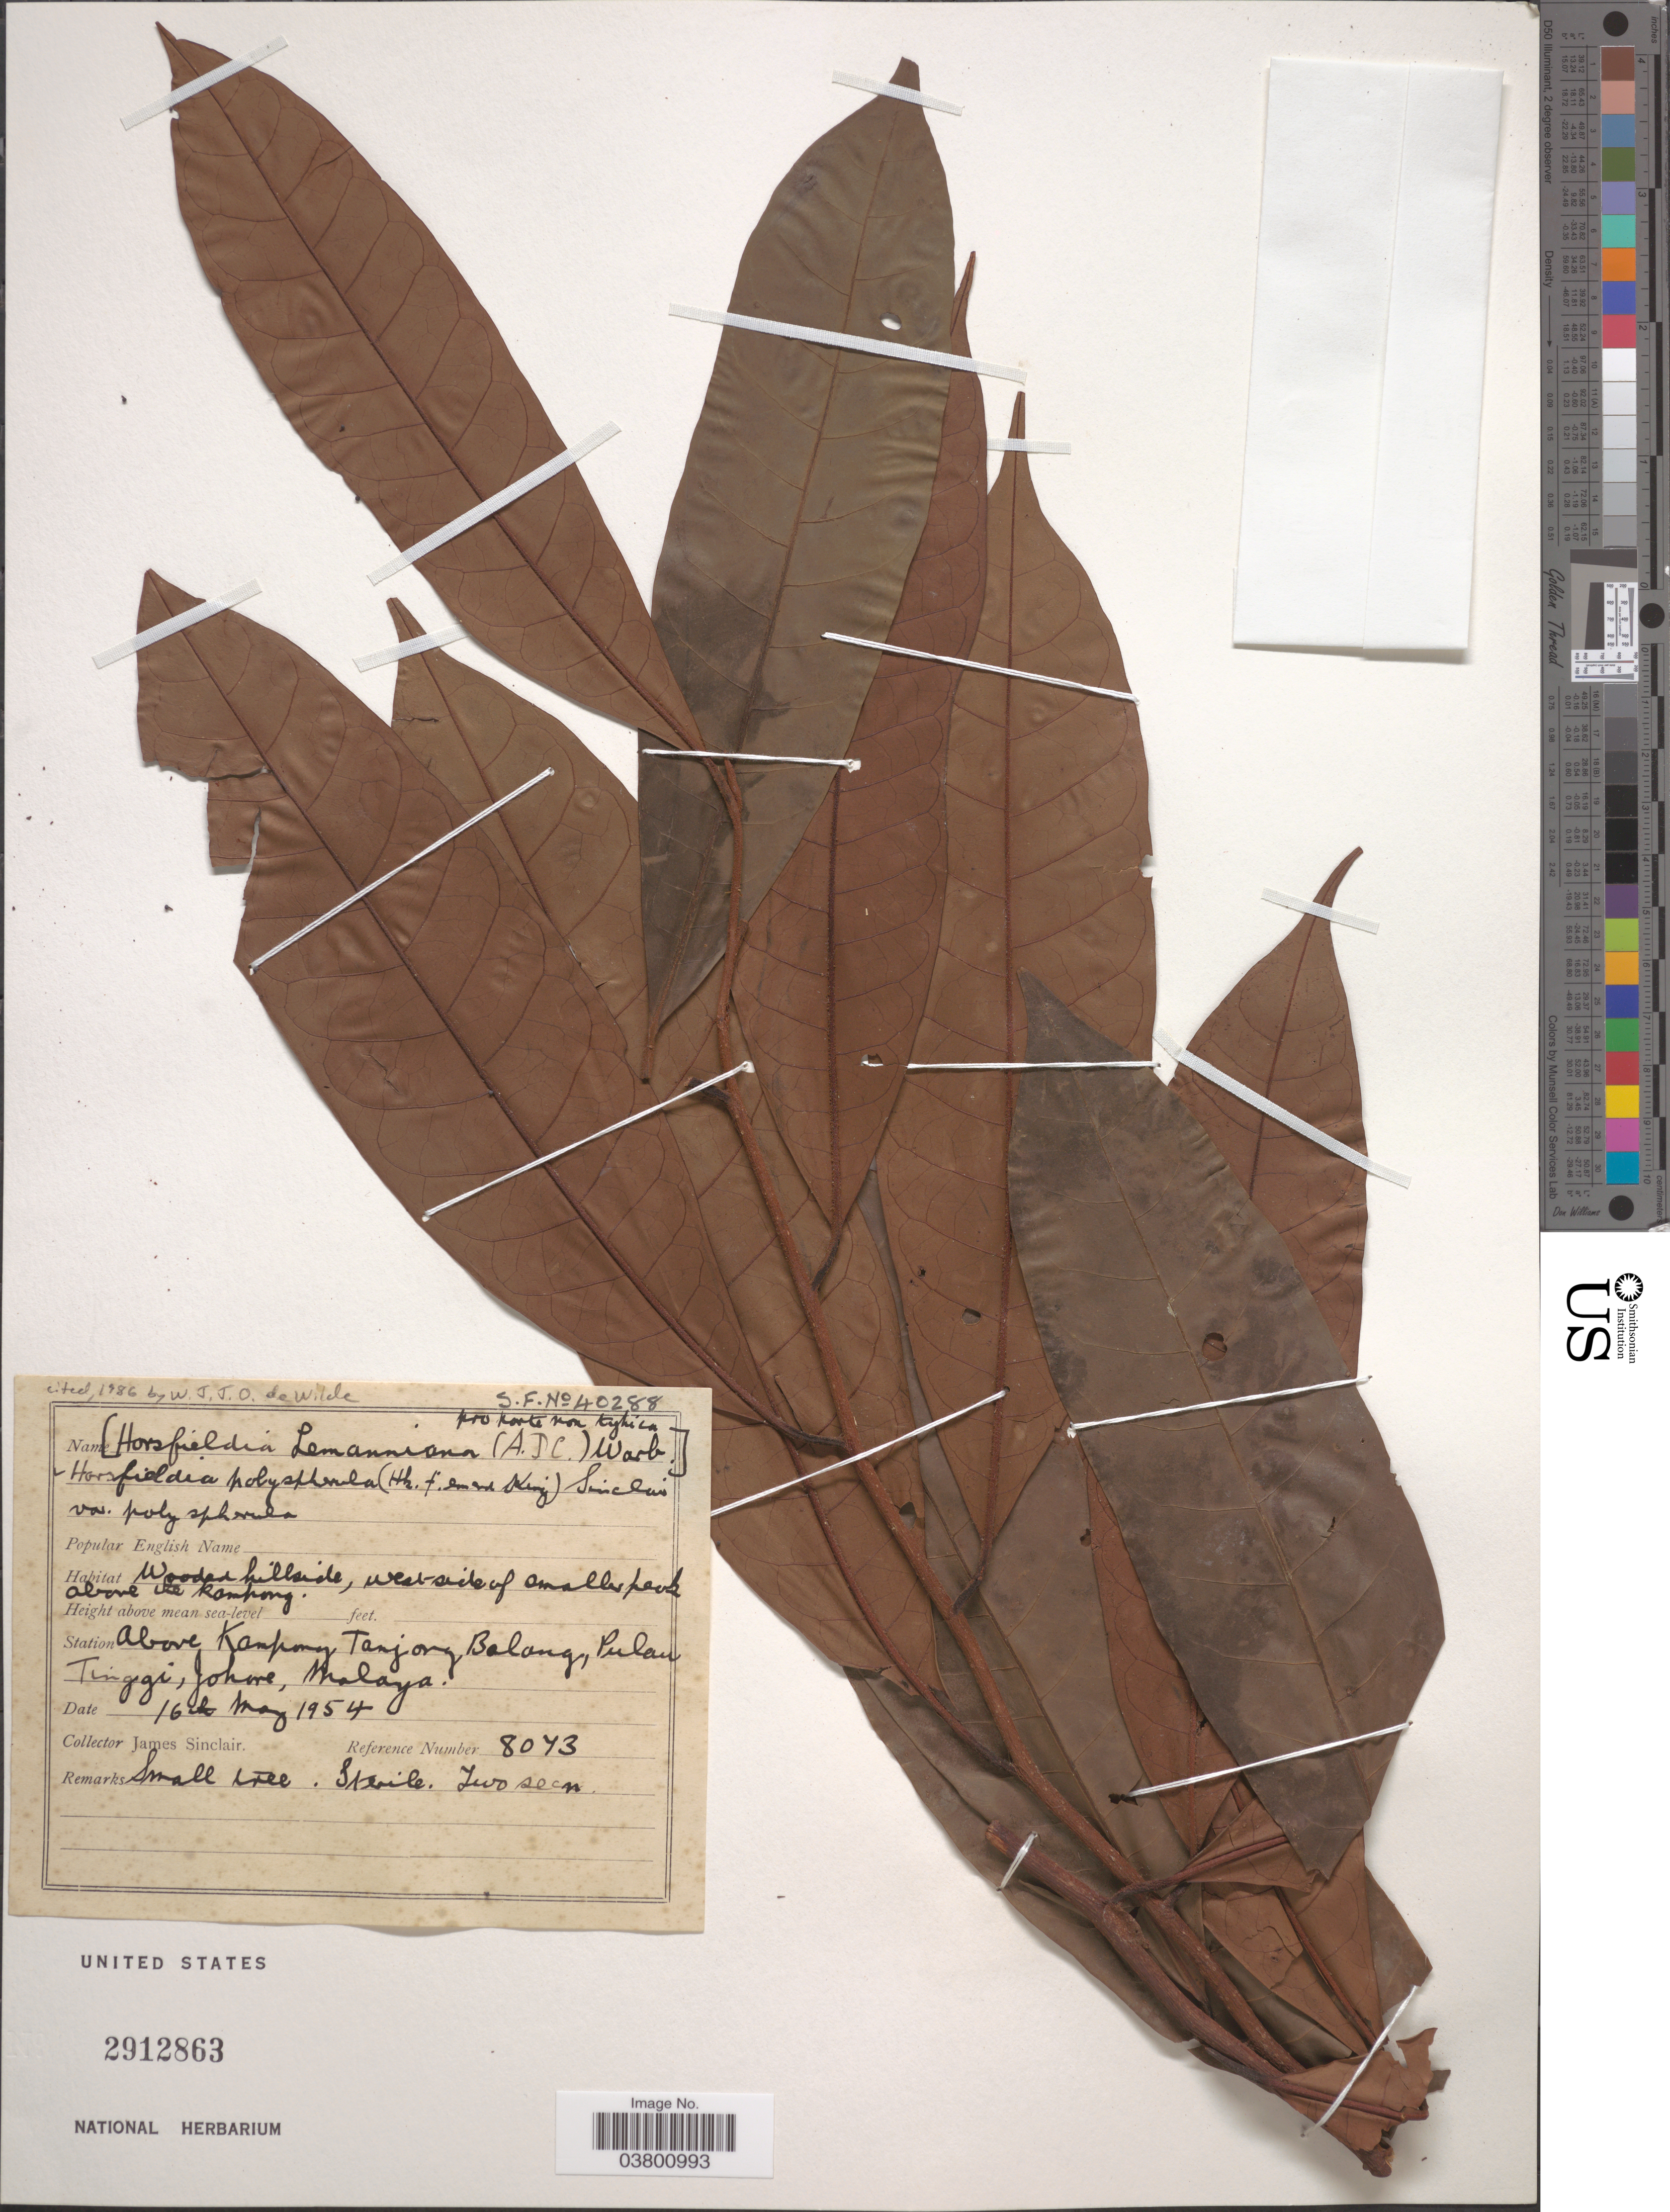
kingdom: Plantae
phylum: Tracheophyta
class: Magnoliopsida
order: Magnoliales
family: Myristicaceae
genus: Horsfieldia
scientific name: Horsfieldia polyspherula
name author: (Hook. f.) J. Sinclair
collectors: J. Sinclair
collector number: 8073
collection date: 1954-05-16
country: Malaysia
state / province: Johor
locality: Wooded hillside, west side of smaller peak above the kampong. Station Above Kampong Tanjong Balang, Pulau Tinggi, Johore, Malaya.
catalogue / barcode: US 2912863